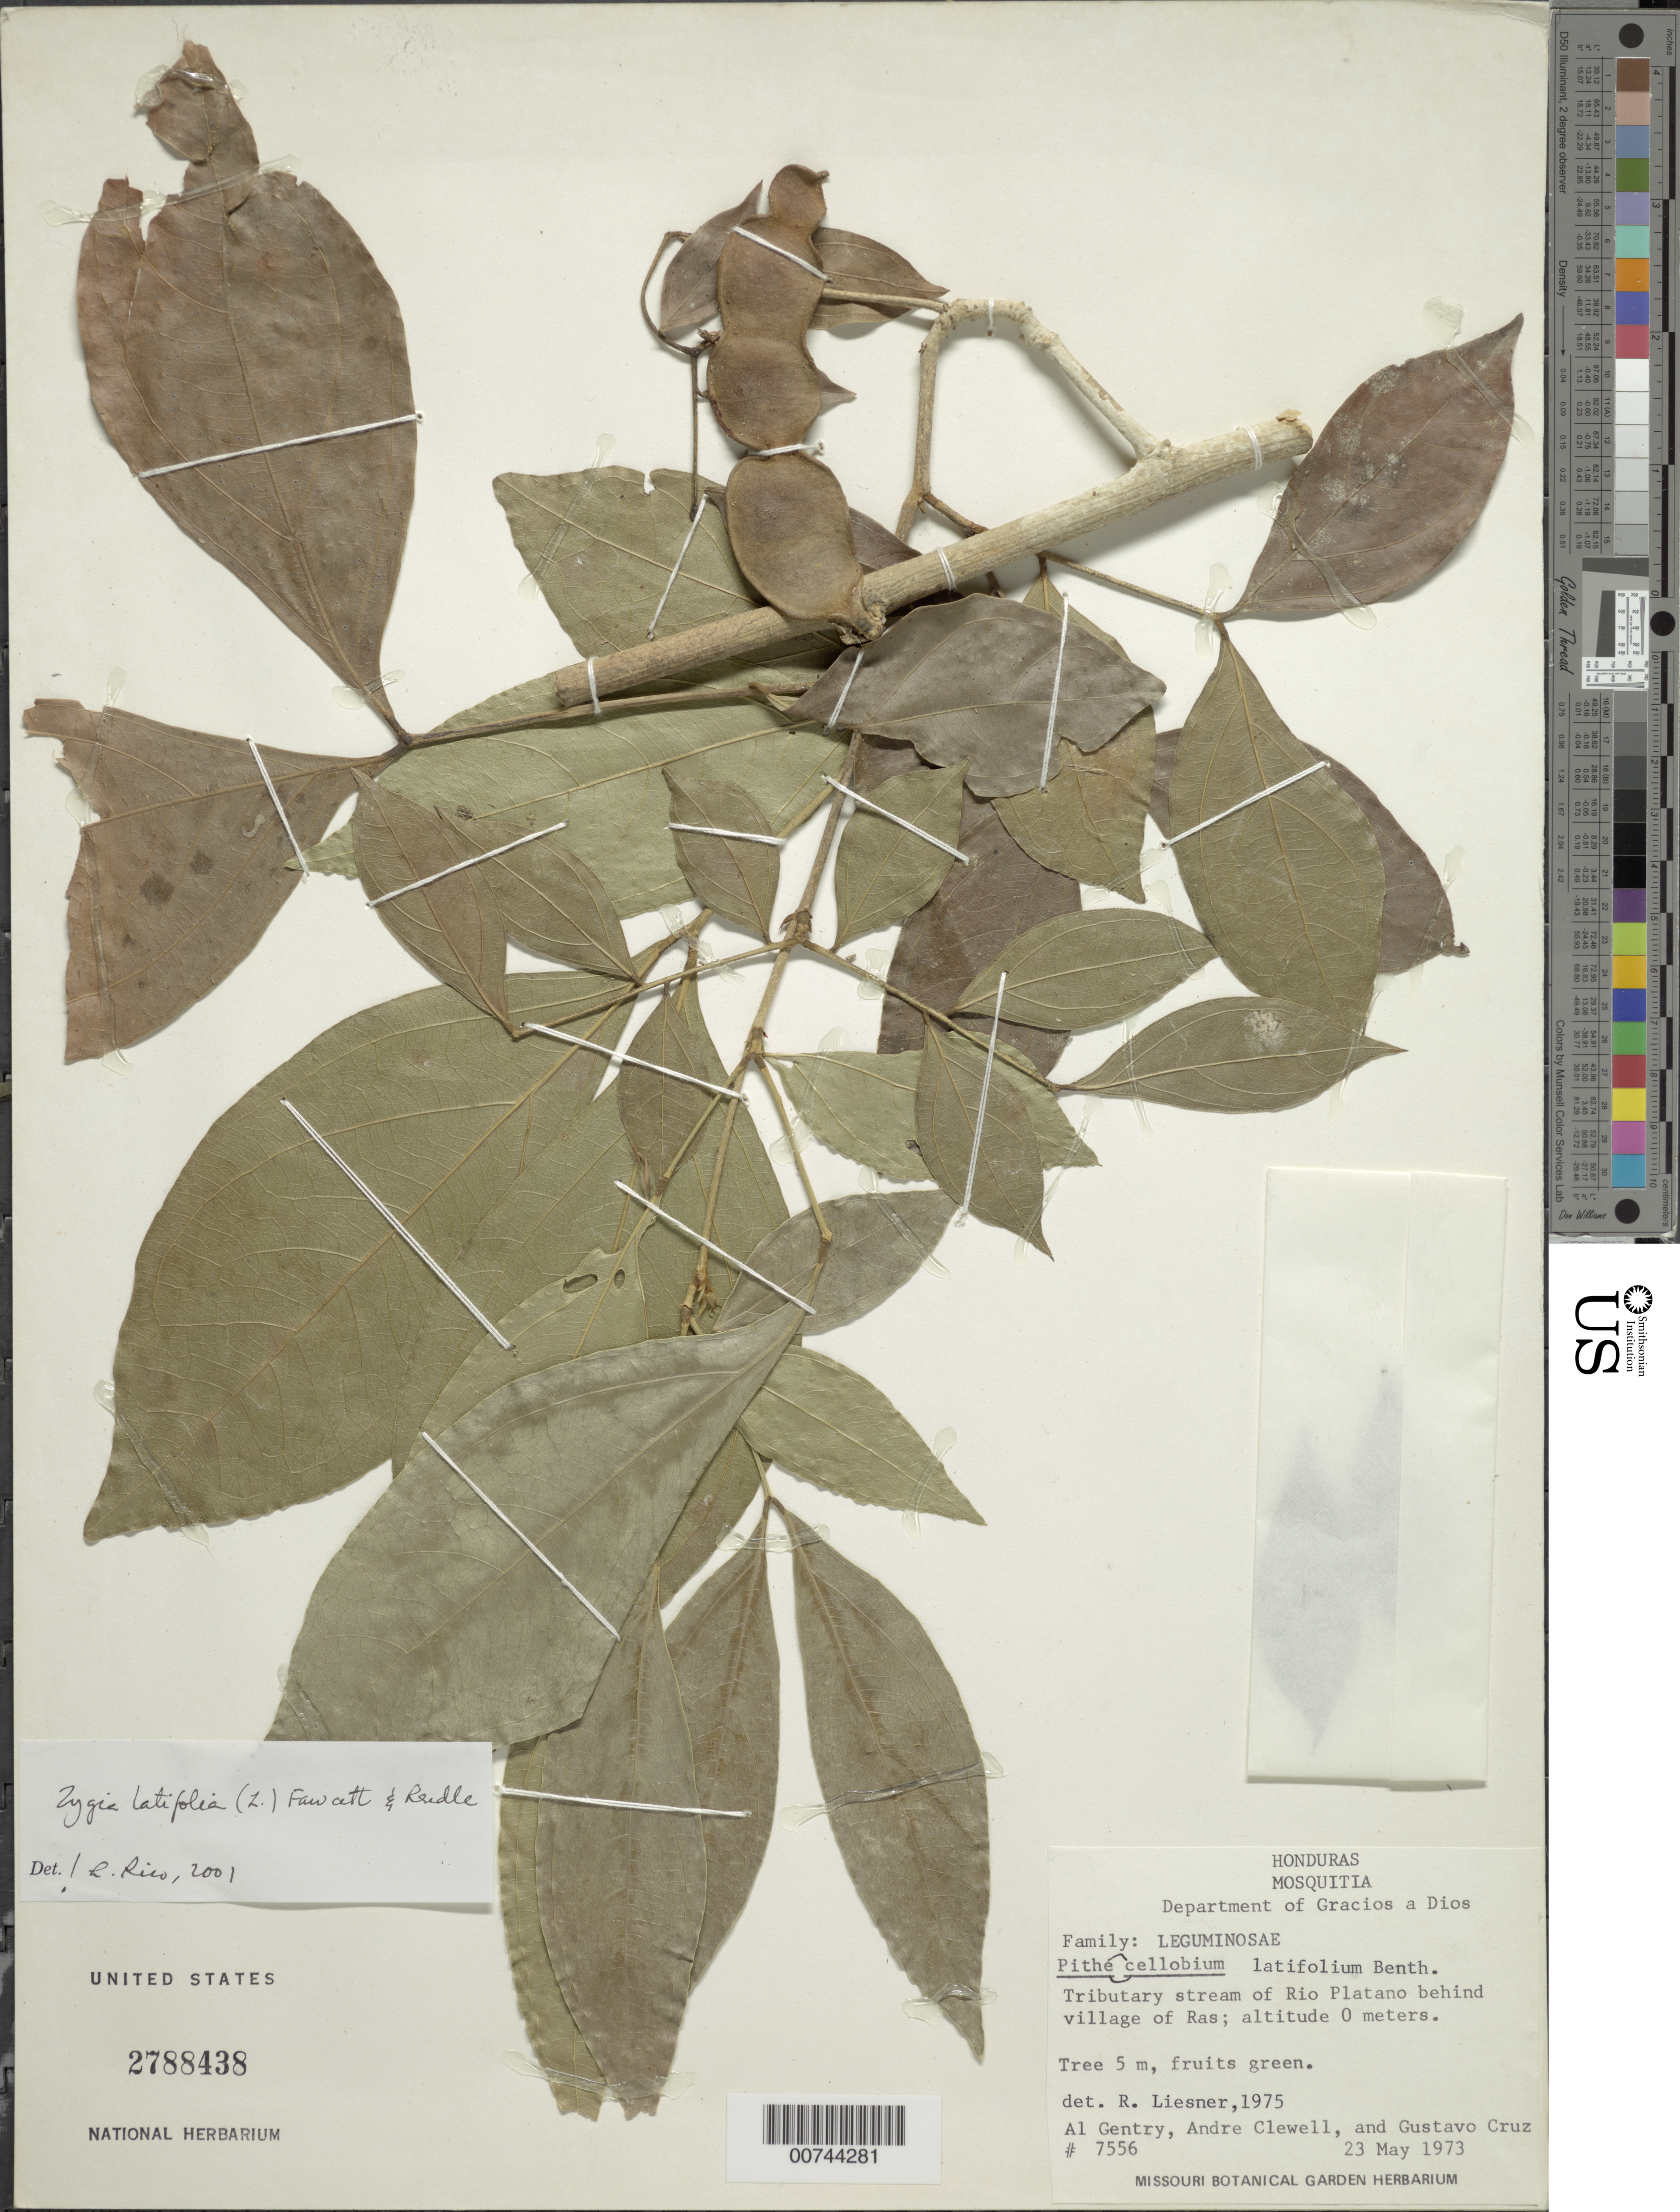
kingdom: Plantae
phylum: Tracheophyta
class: Magnoliopsida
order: Fabales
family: Fabaceae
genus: Zygia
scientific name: Zygia latifolia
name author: (L.) Fawc. & Rendle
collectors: A. H. Gentry, A. Clewell & G. Cruz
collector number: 7556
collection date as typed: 23 May 1973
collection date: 1973-05-23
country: Honduras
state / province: Gracias de Dios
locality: Tributary stream of Río Platano, behind village of Ras, Mosquitia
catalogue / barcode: US 2788438